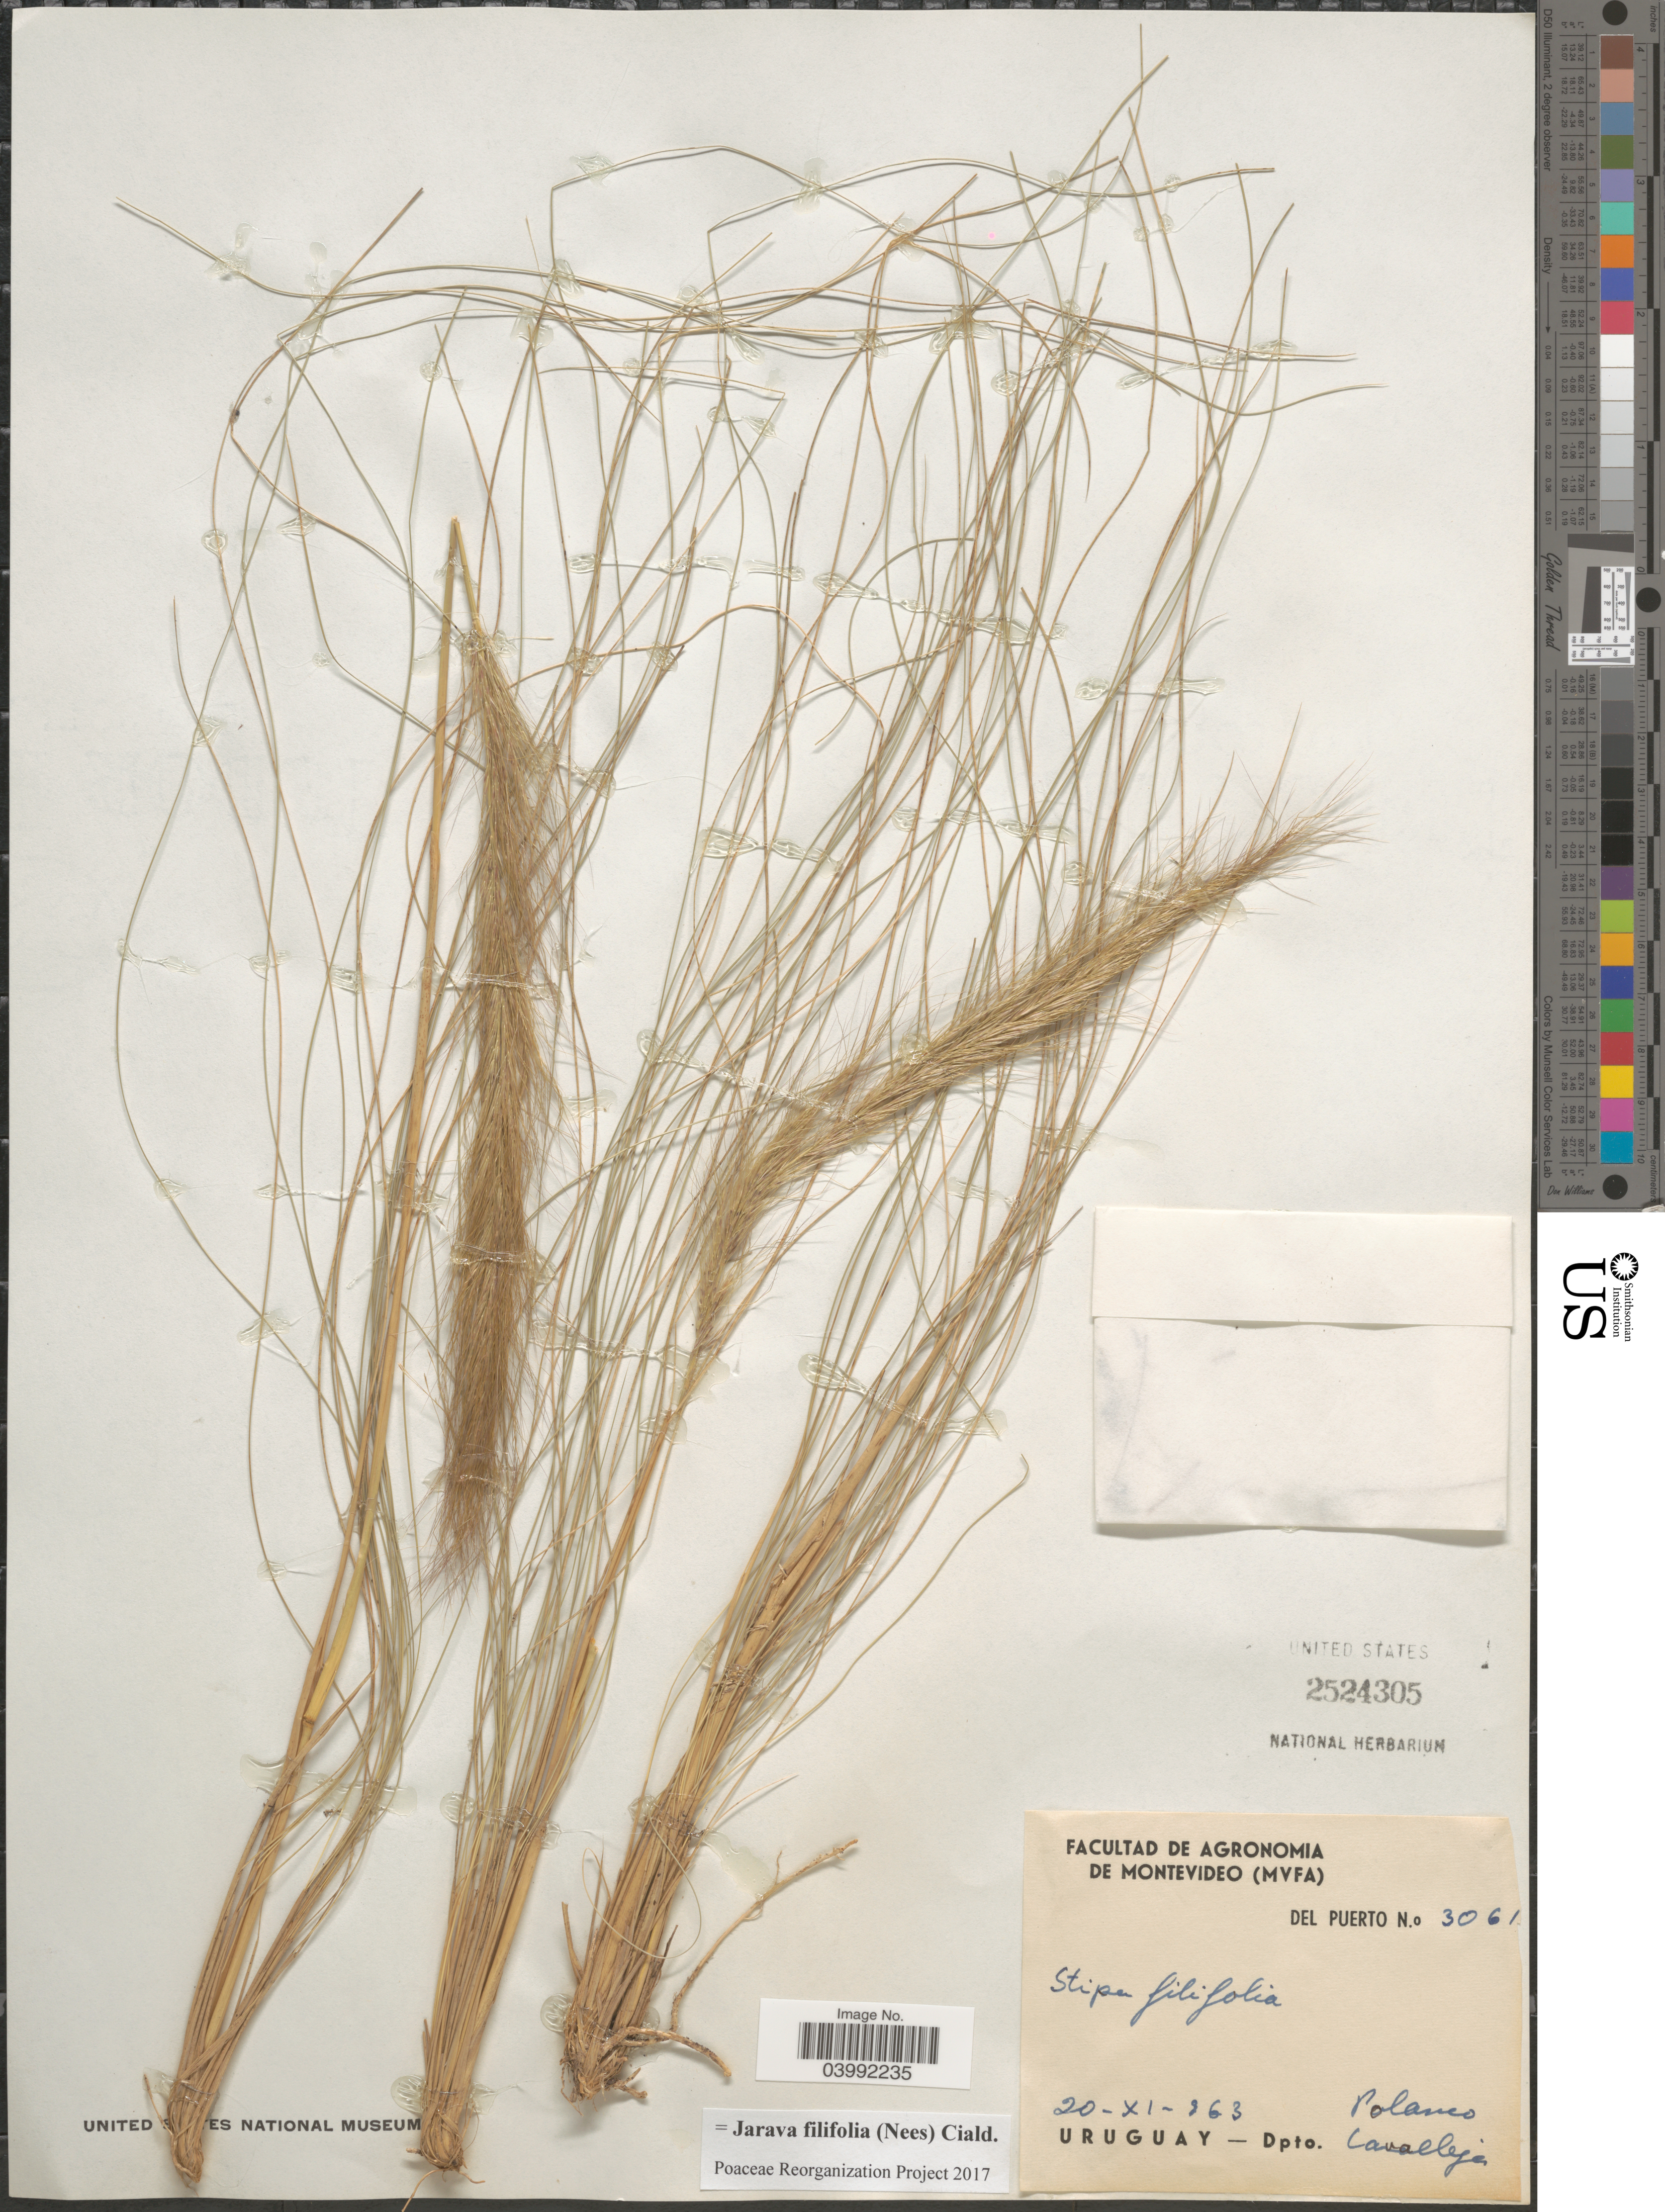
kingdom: Plantae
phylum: Tracheophyta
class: Liliopsida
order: Poales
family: Poaceae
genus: Jarava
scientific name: Jarava filifolia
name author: (Nees) Ciald.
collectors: Del Puerto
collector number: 3061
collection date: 1963-11-20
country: Uruguay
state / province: Lavalleja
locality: Polanco. Dpto. Lavalleja.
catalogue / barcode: US 2524305